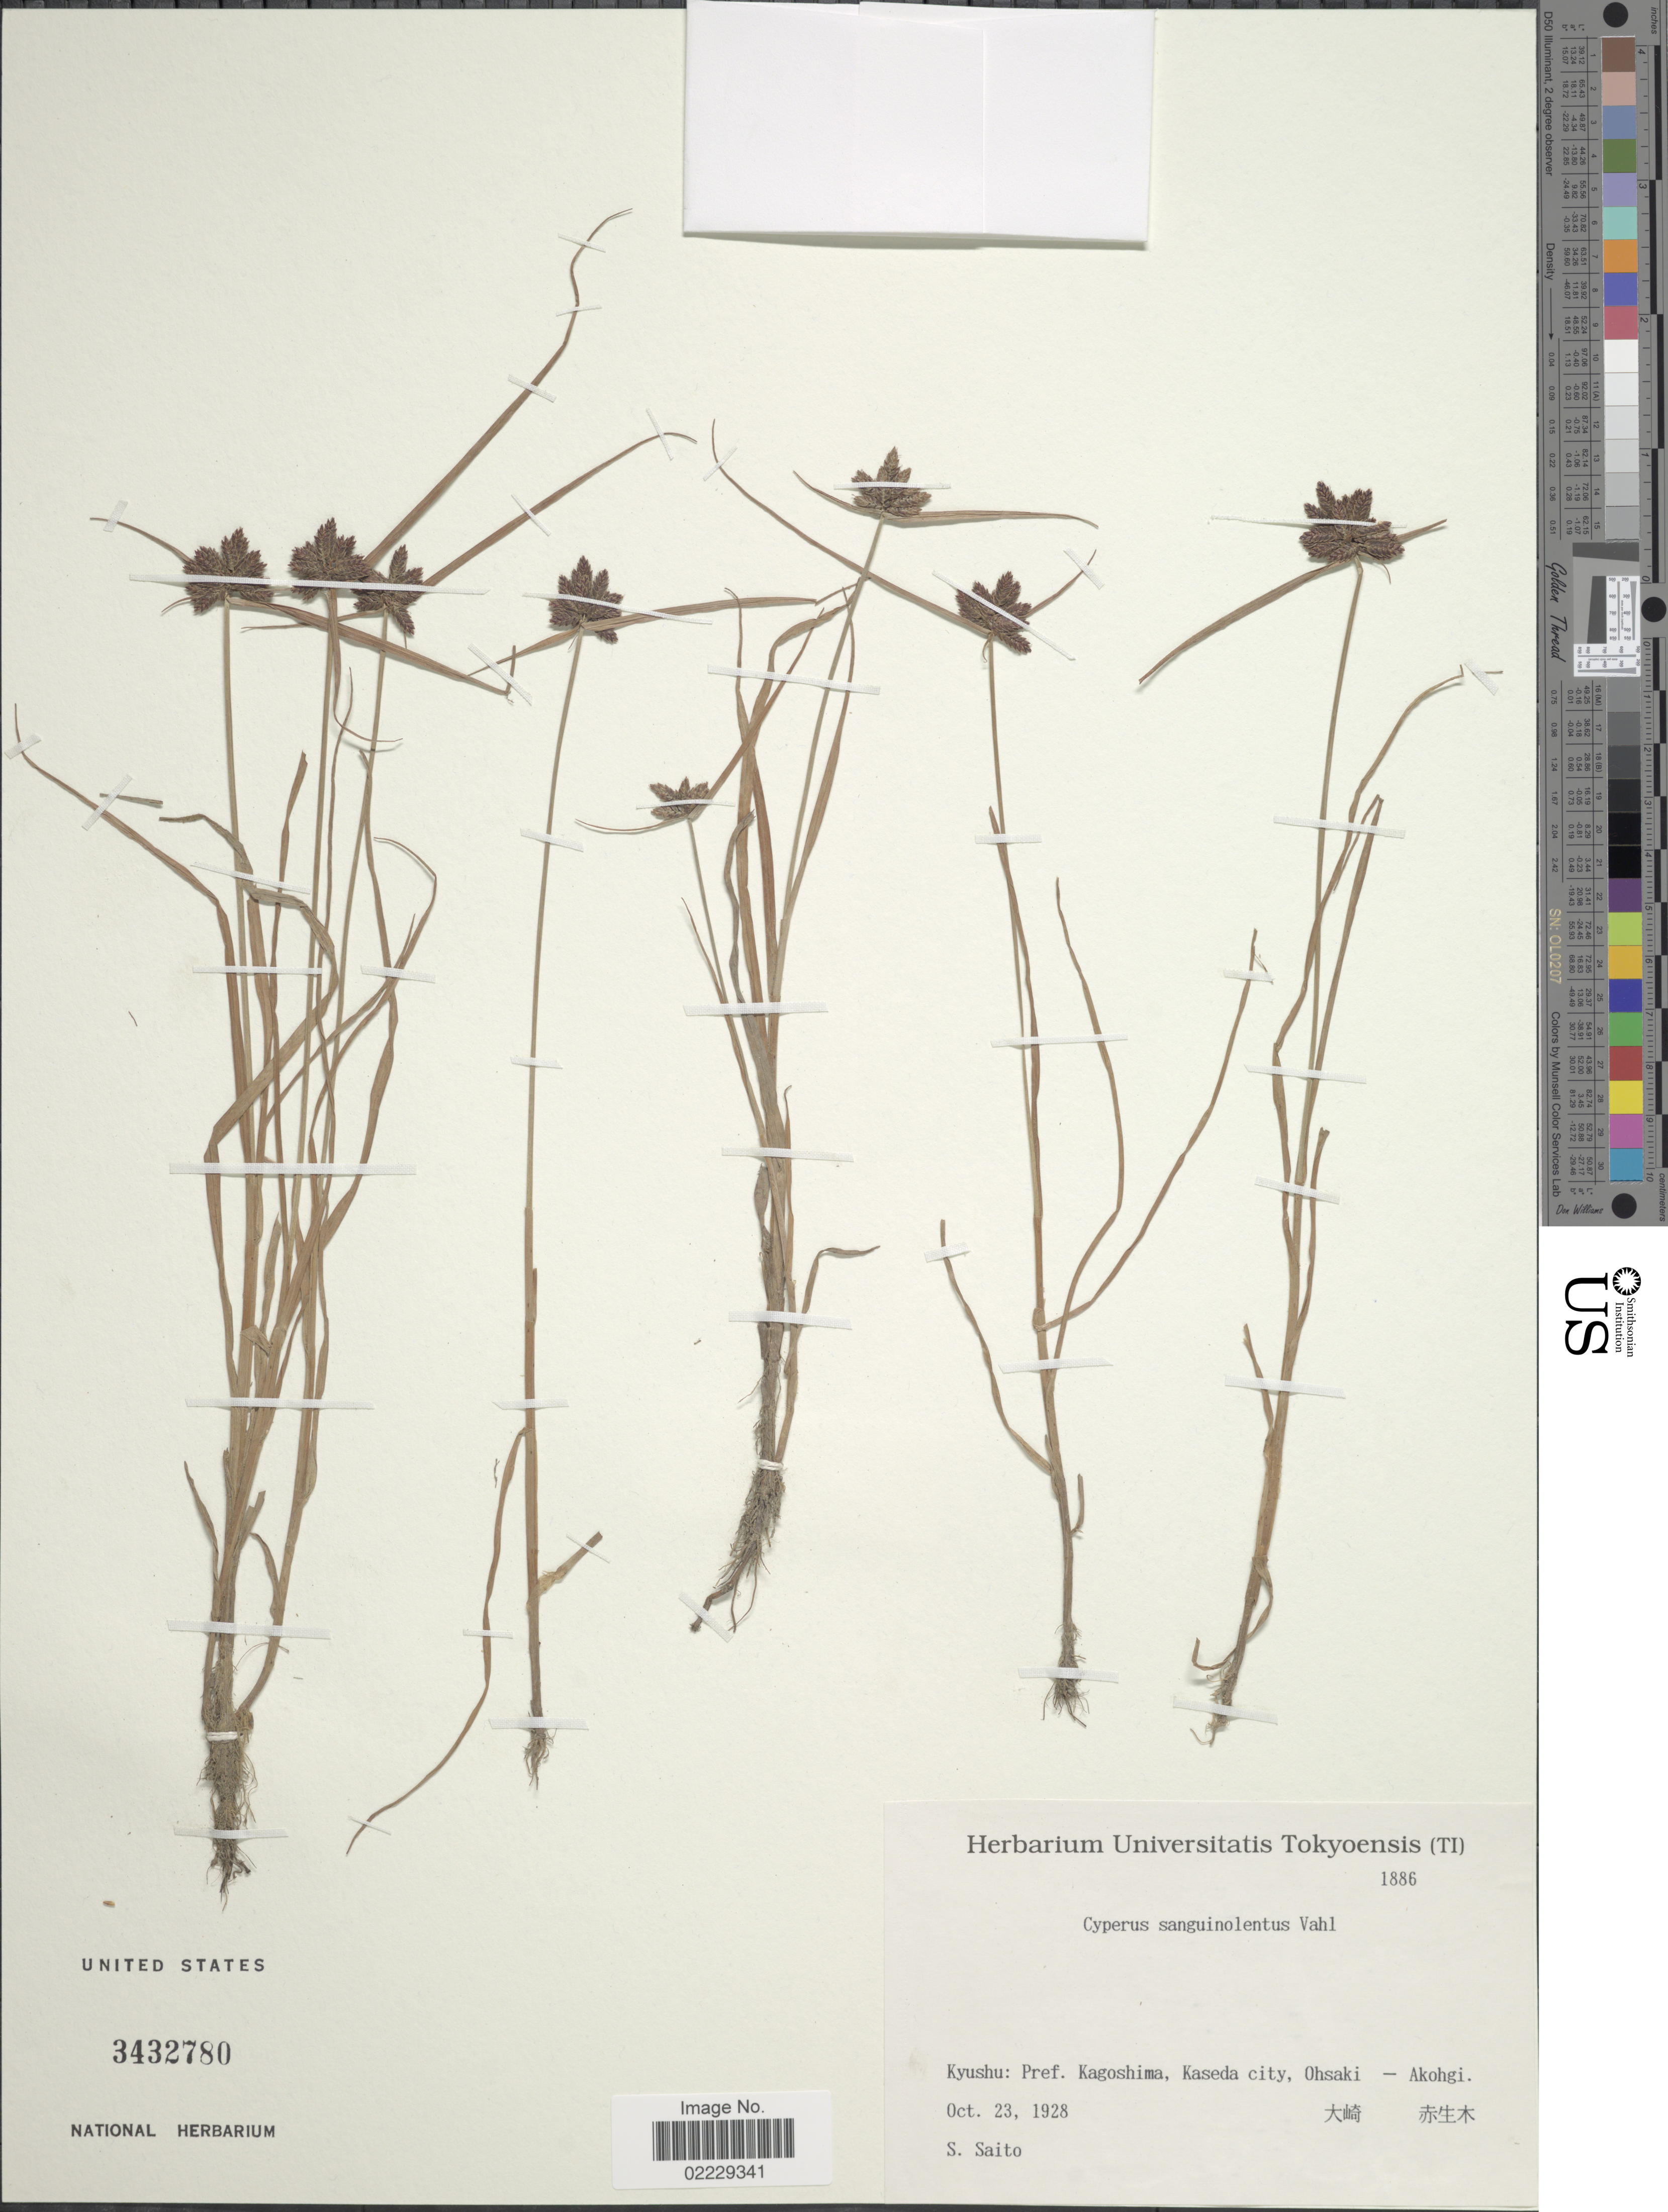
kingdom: Plantae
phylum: Tracheophyta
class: Liliopsida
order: Poales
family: Cyperaceae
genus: Cyperus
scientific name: Cyperus sanguinolentus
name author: Vahl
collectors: S. Saito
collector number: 1886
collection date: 1928-10-23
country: Japan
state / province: Kagosima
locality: Kyushu: Pref. Kagoshima, Kaseda City, Ohsaki - Akohgi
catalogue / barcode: US 3432780